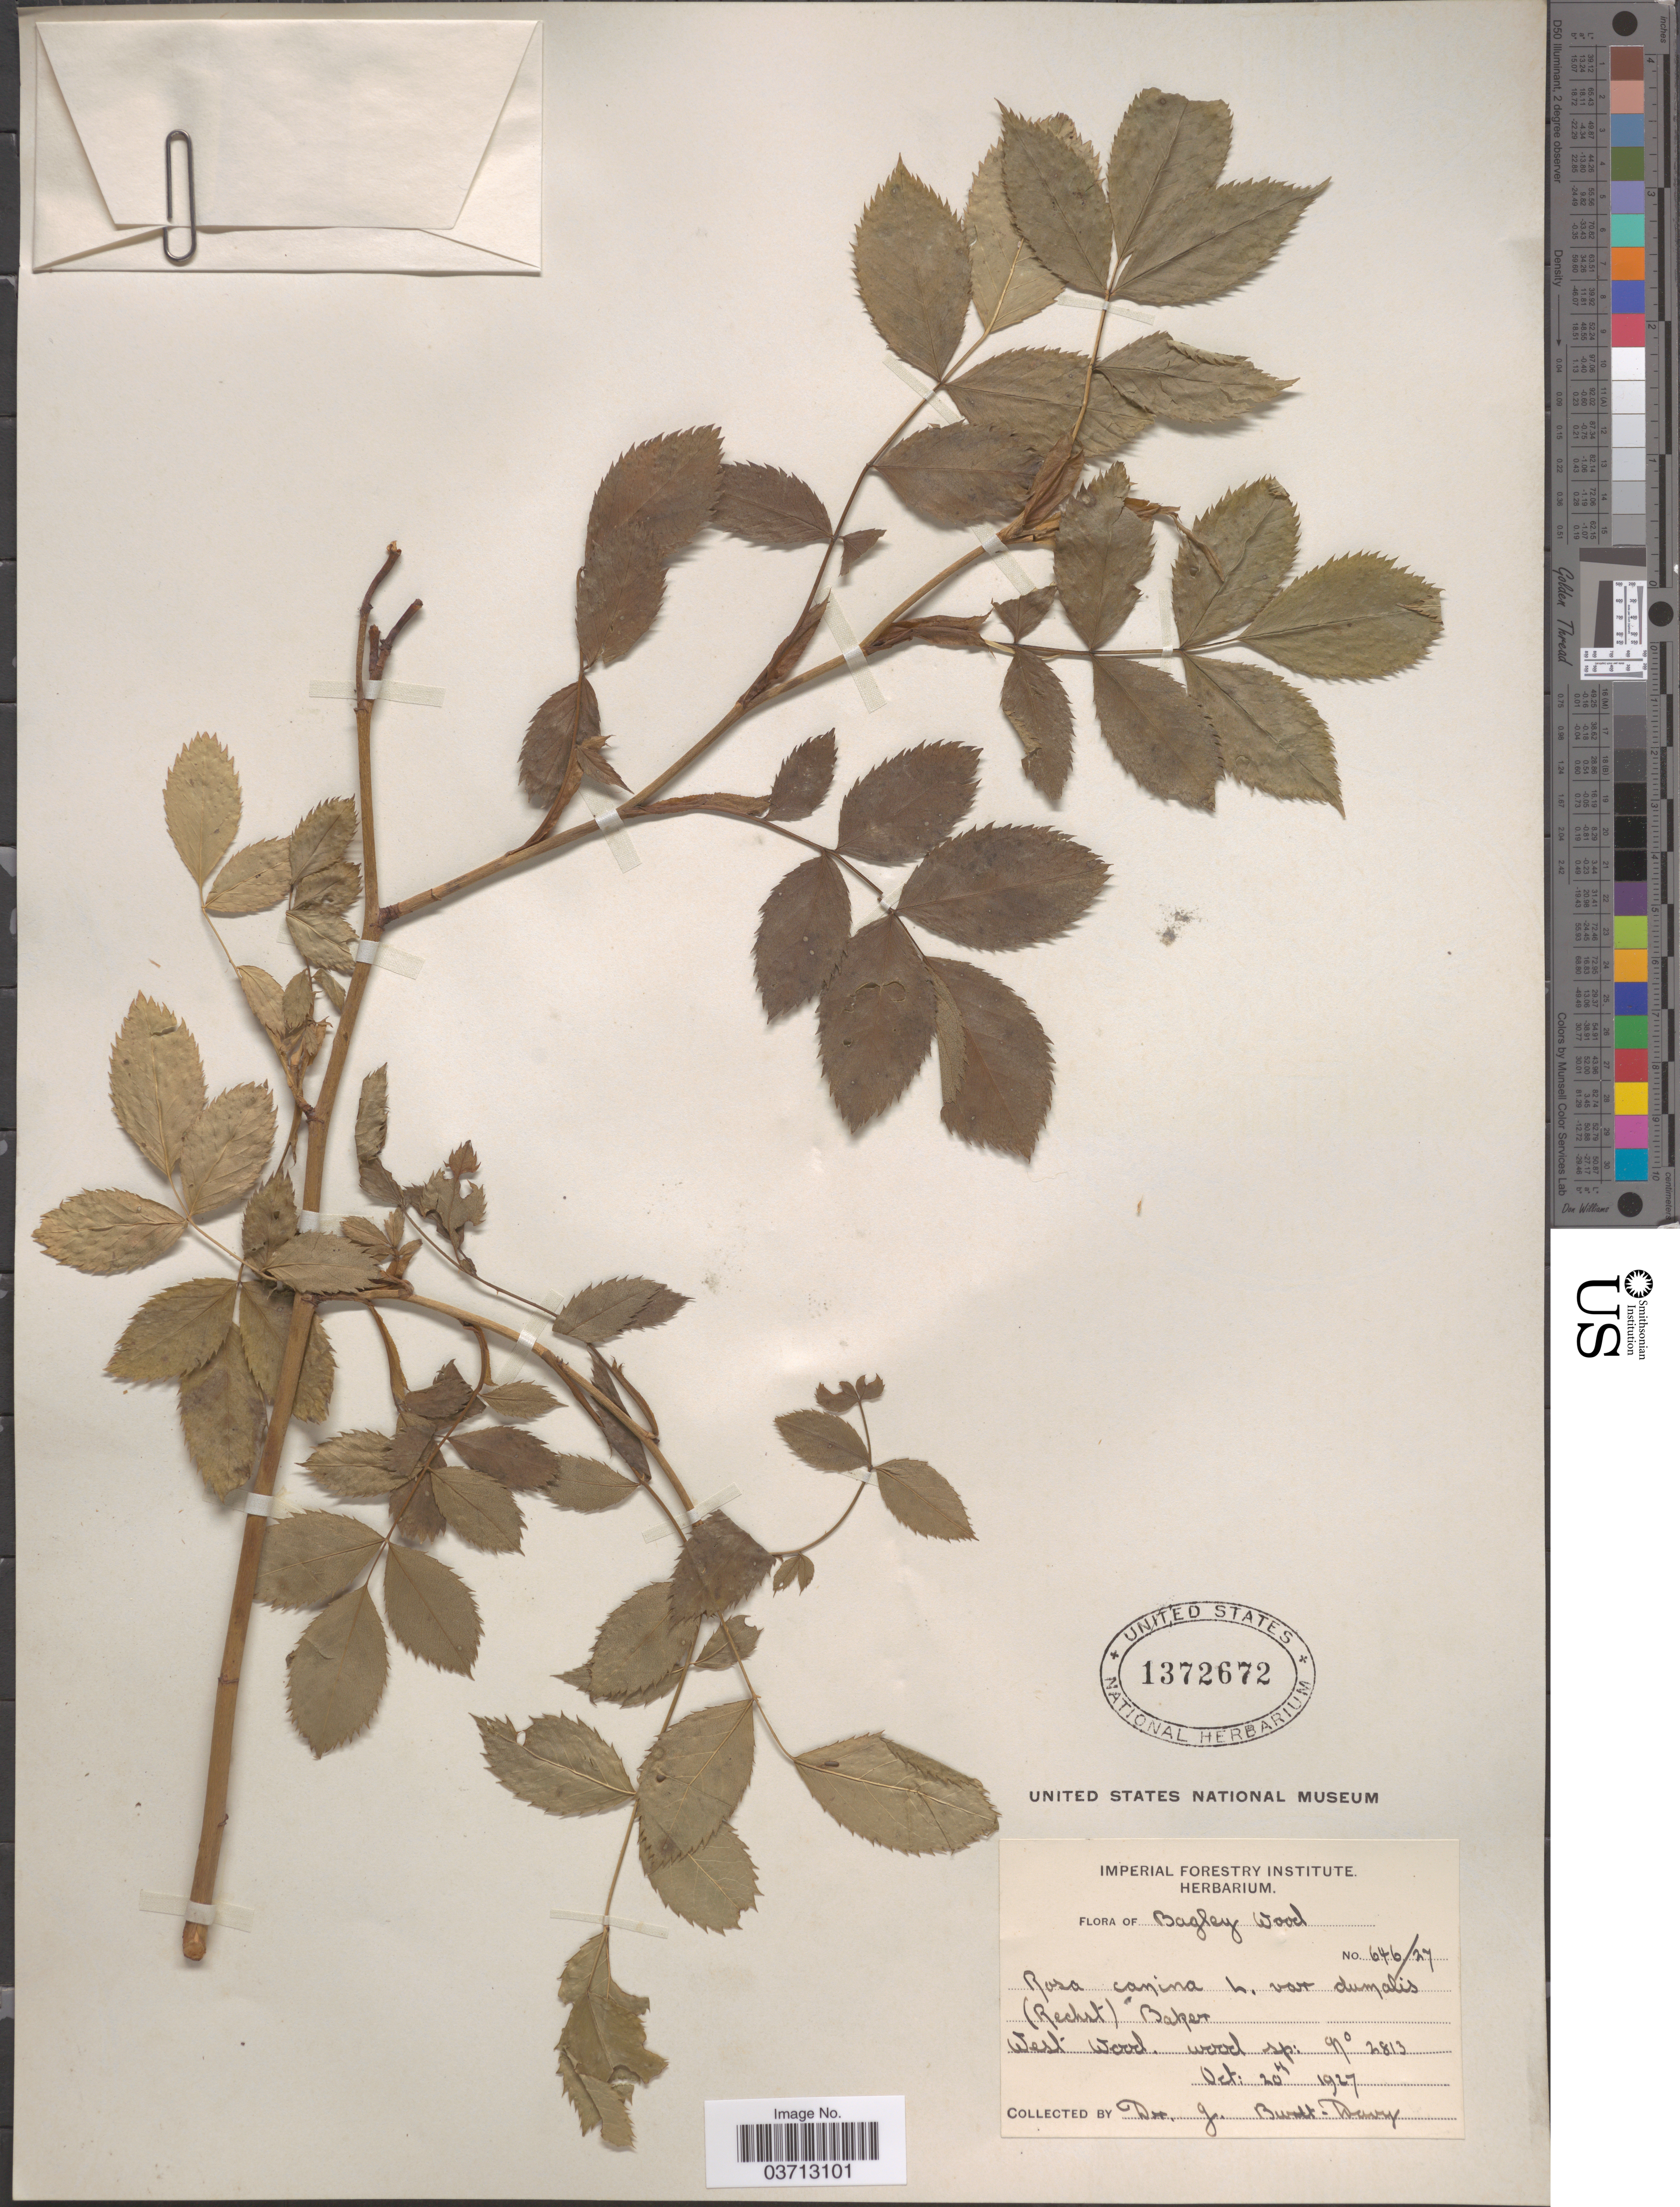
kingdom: Plantae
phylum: Tracheophyta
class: Magnoliopsida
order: Rosales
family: Rosaceae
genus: Rosa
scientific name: Rosa canina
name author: L.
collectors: J. Burtt Davy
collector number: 646/27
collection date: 1927-10-20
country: United Kingdom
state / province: England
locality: Bagley Wood. West Wood.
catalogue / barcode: US 1372672